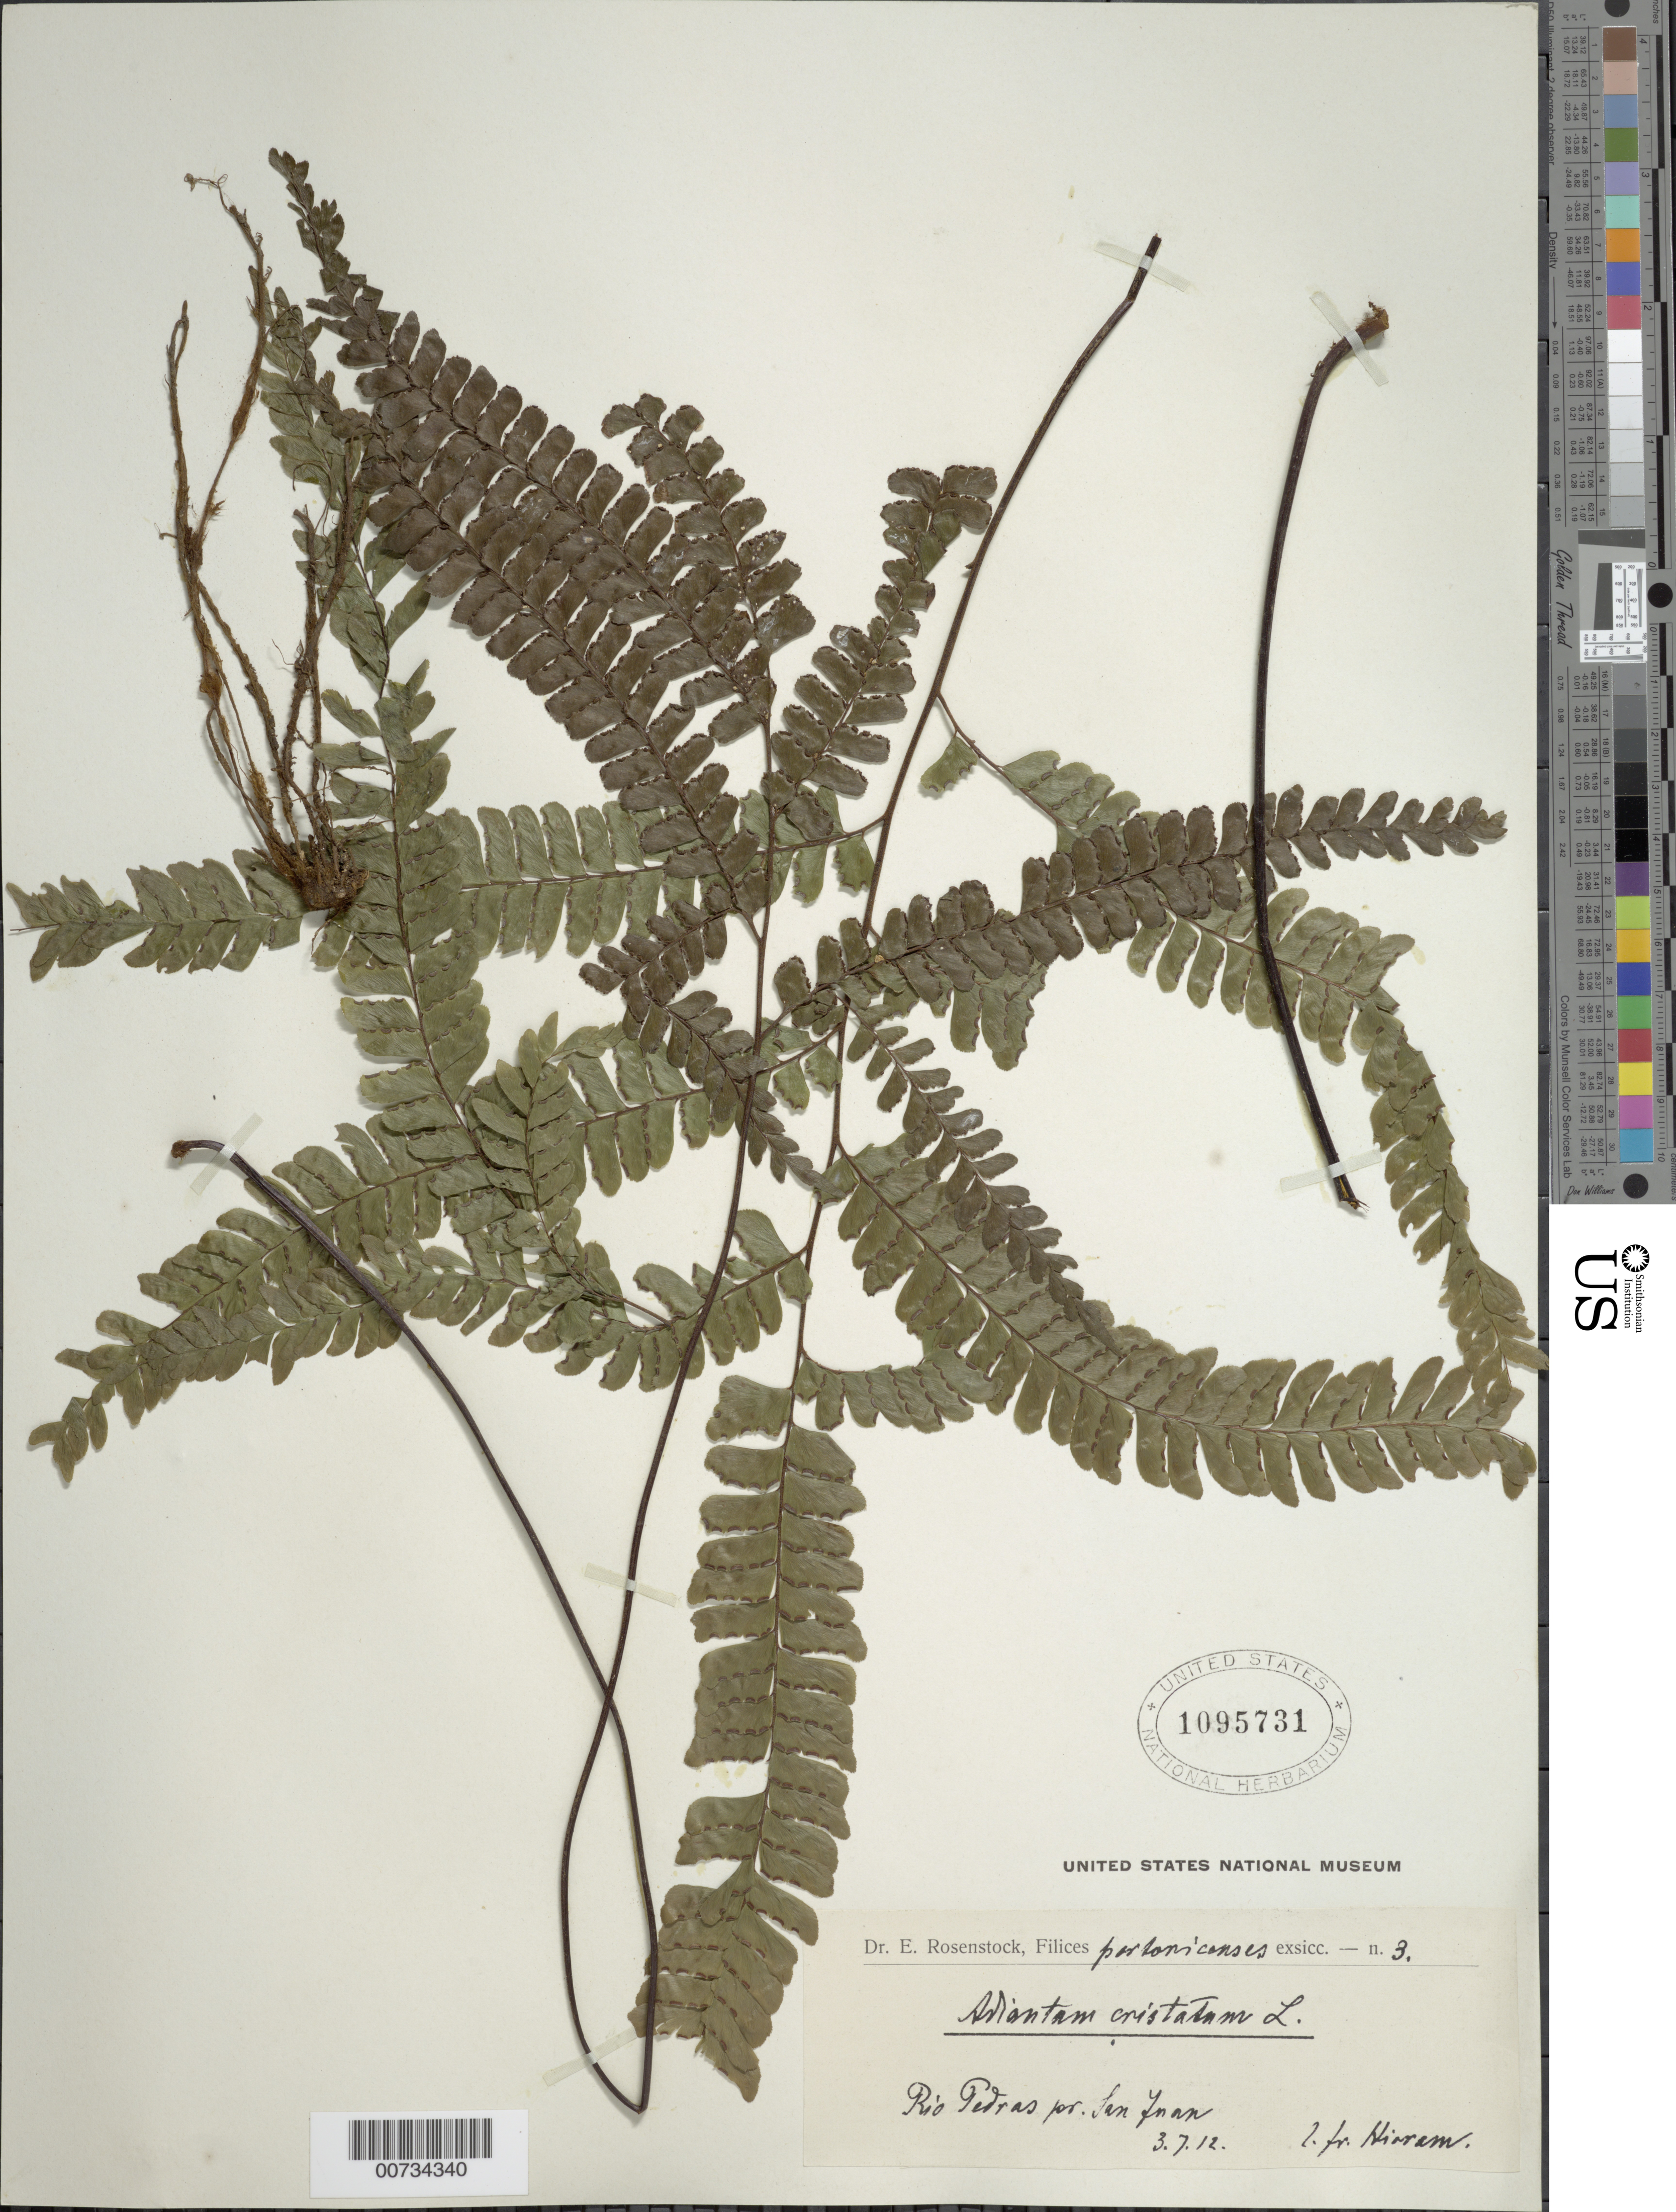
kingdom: Plantae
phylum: Tracheophyta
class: Polypodiopsida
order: Polypodiales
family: Pteridaceae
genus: Adiantum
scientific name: Adiantum pyramidale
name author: (L.) Willd.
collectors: Bro. Hioram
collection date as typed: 07 Mar 1912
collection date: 1912-03-07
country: Puerto Rico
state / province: San Juan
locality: Rio Piedras pr. San Juan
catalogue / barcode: US 1095731